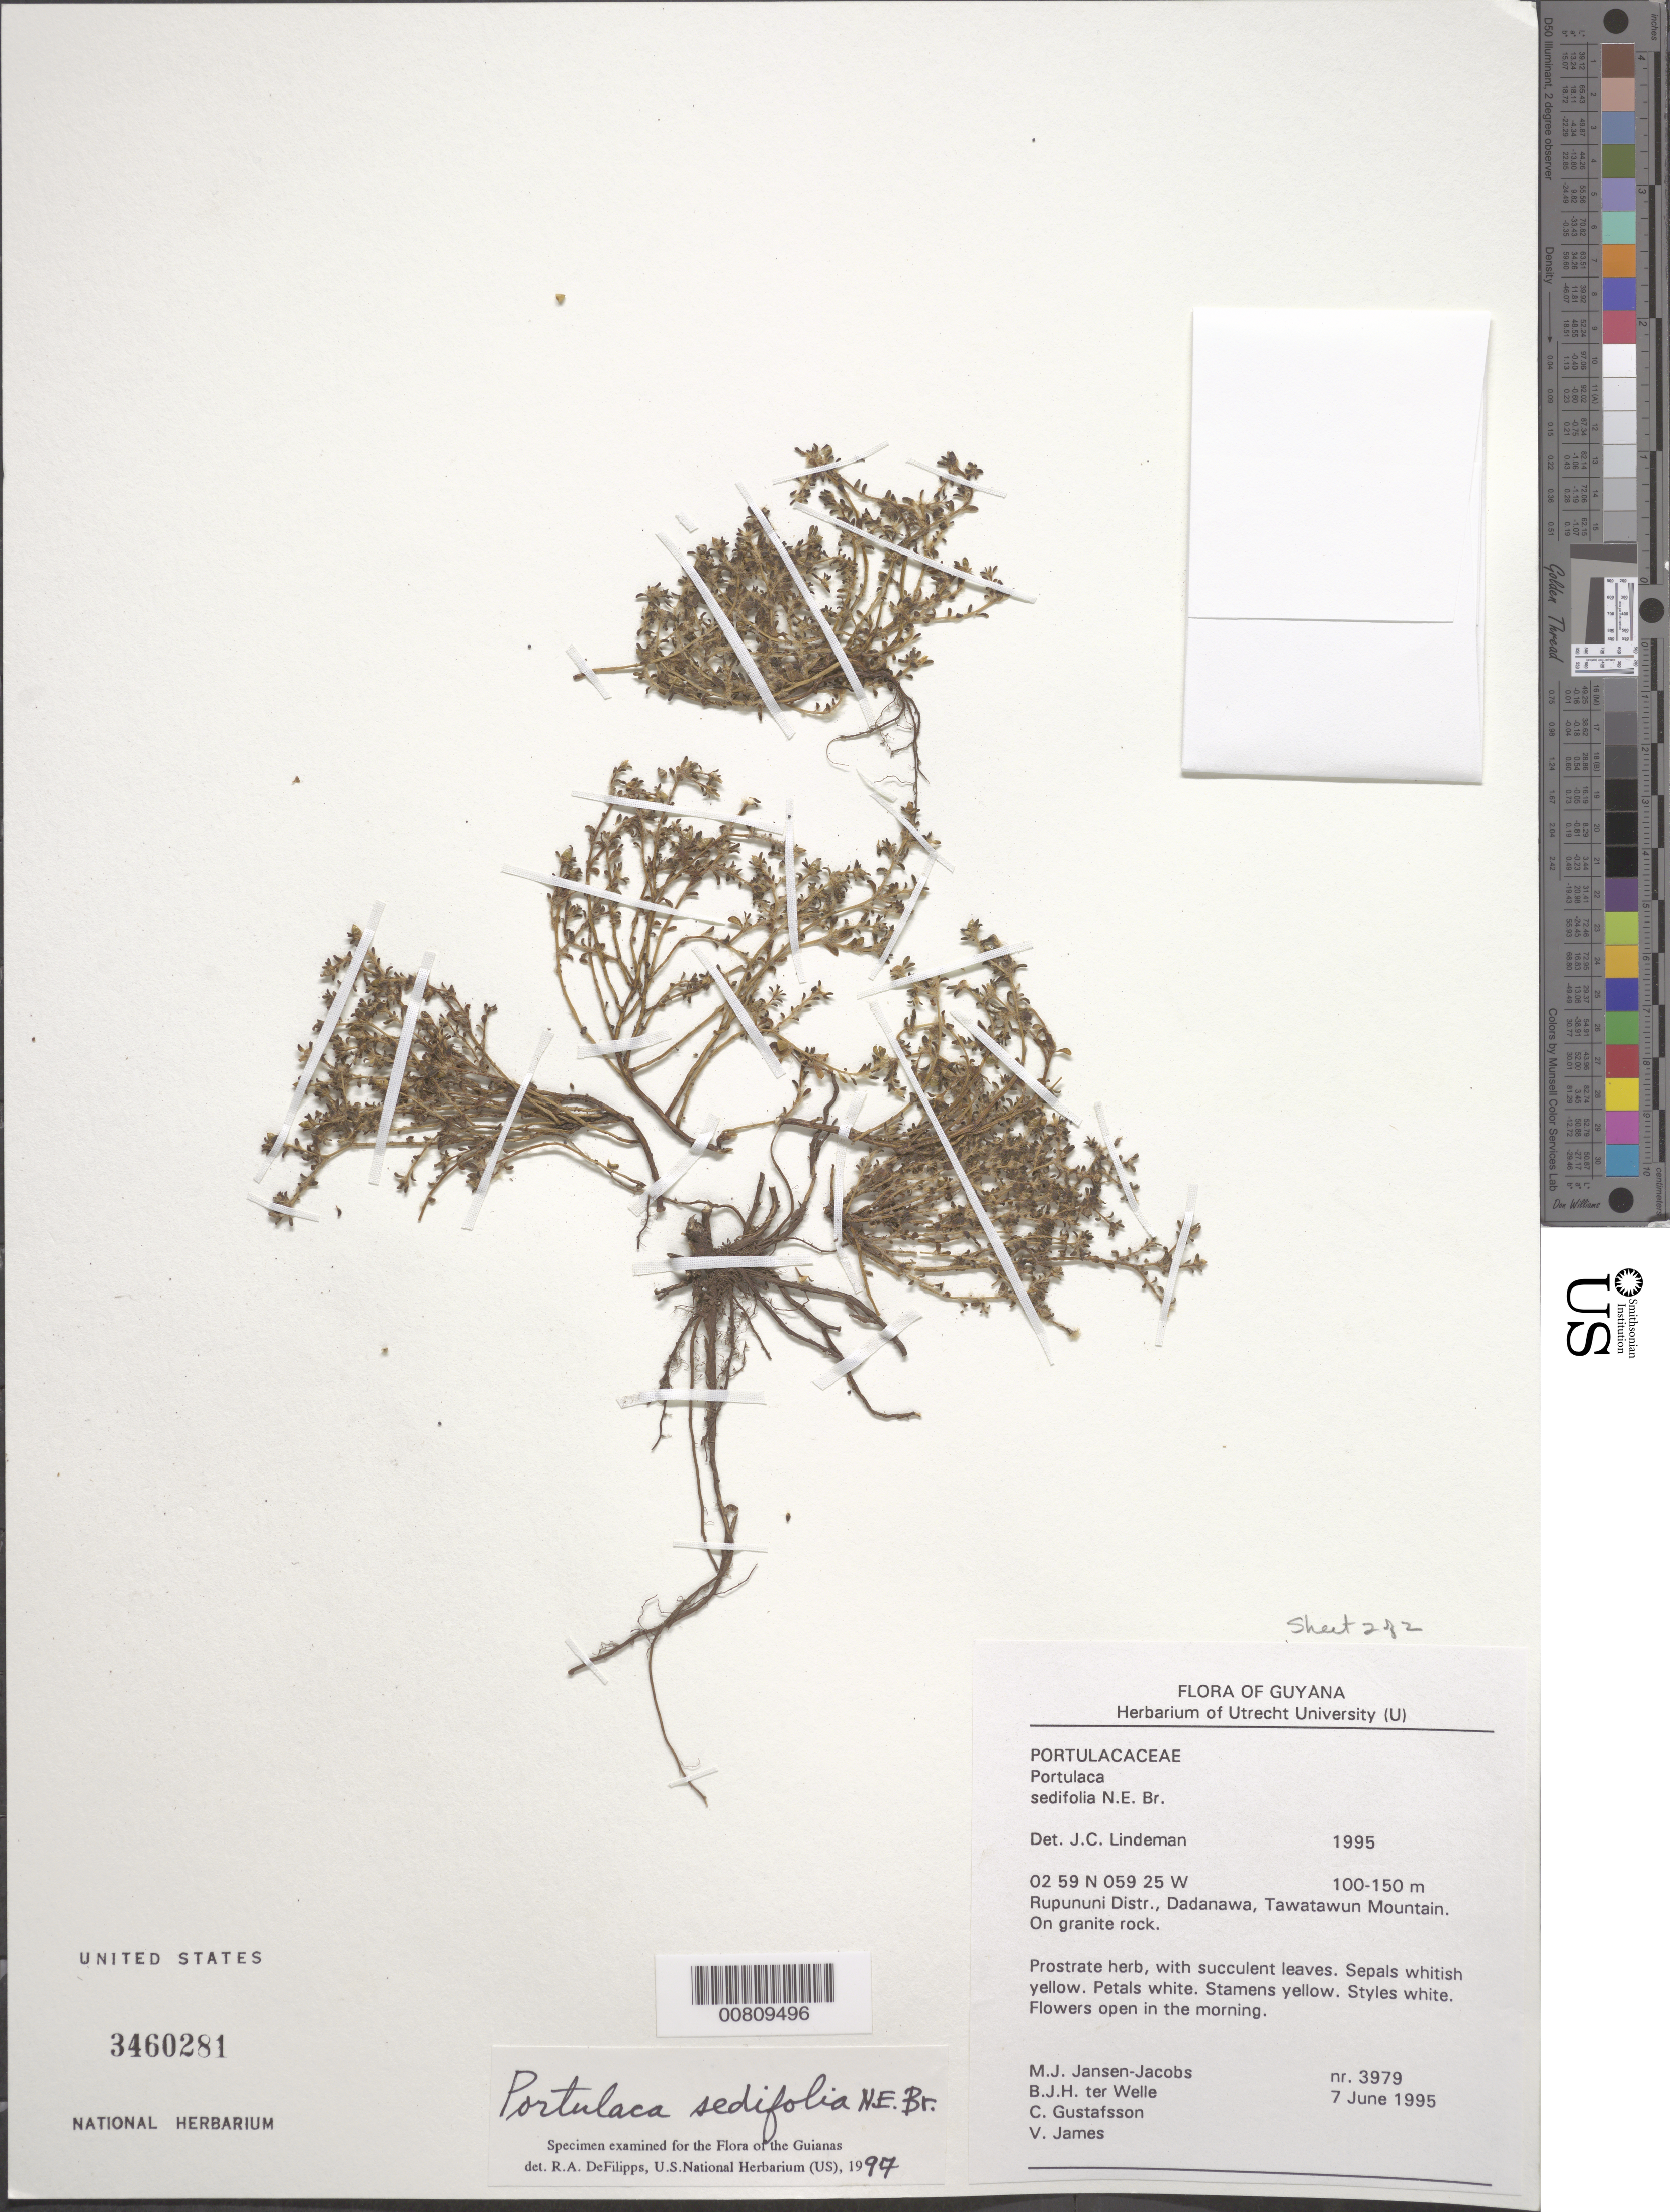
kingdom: Plantae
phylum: Tracheophyta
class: Magnoliopsida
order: Caryophyllales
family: Portulacaceae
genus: Portulaca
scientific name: Portulaca sedifolia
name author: N.E. Br.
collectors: M. J. Jansen-Jacobs, B. Welle, C. Gustafsson & V. James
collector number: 3979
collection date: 1995-06-07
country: Guyana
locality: Rupununi Distr., Dadanawa, Tawatawun Mountain.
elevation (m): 100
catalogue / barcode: US 3460281